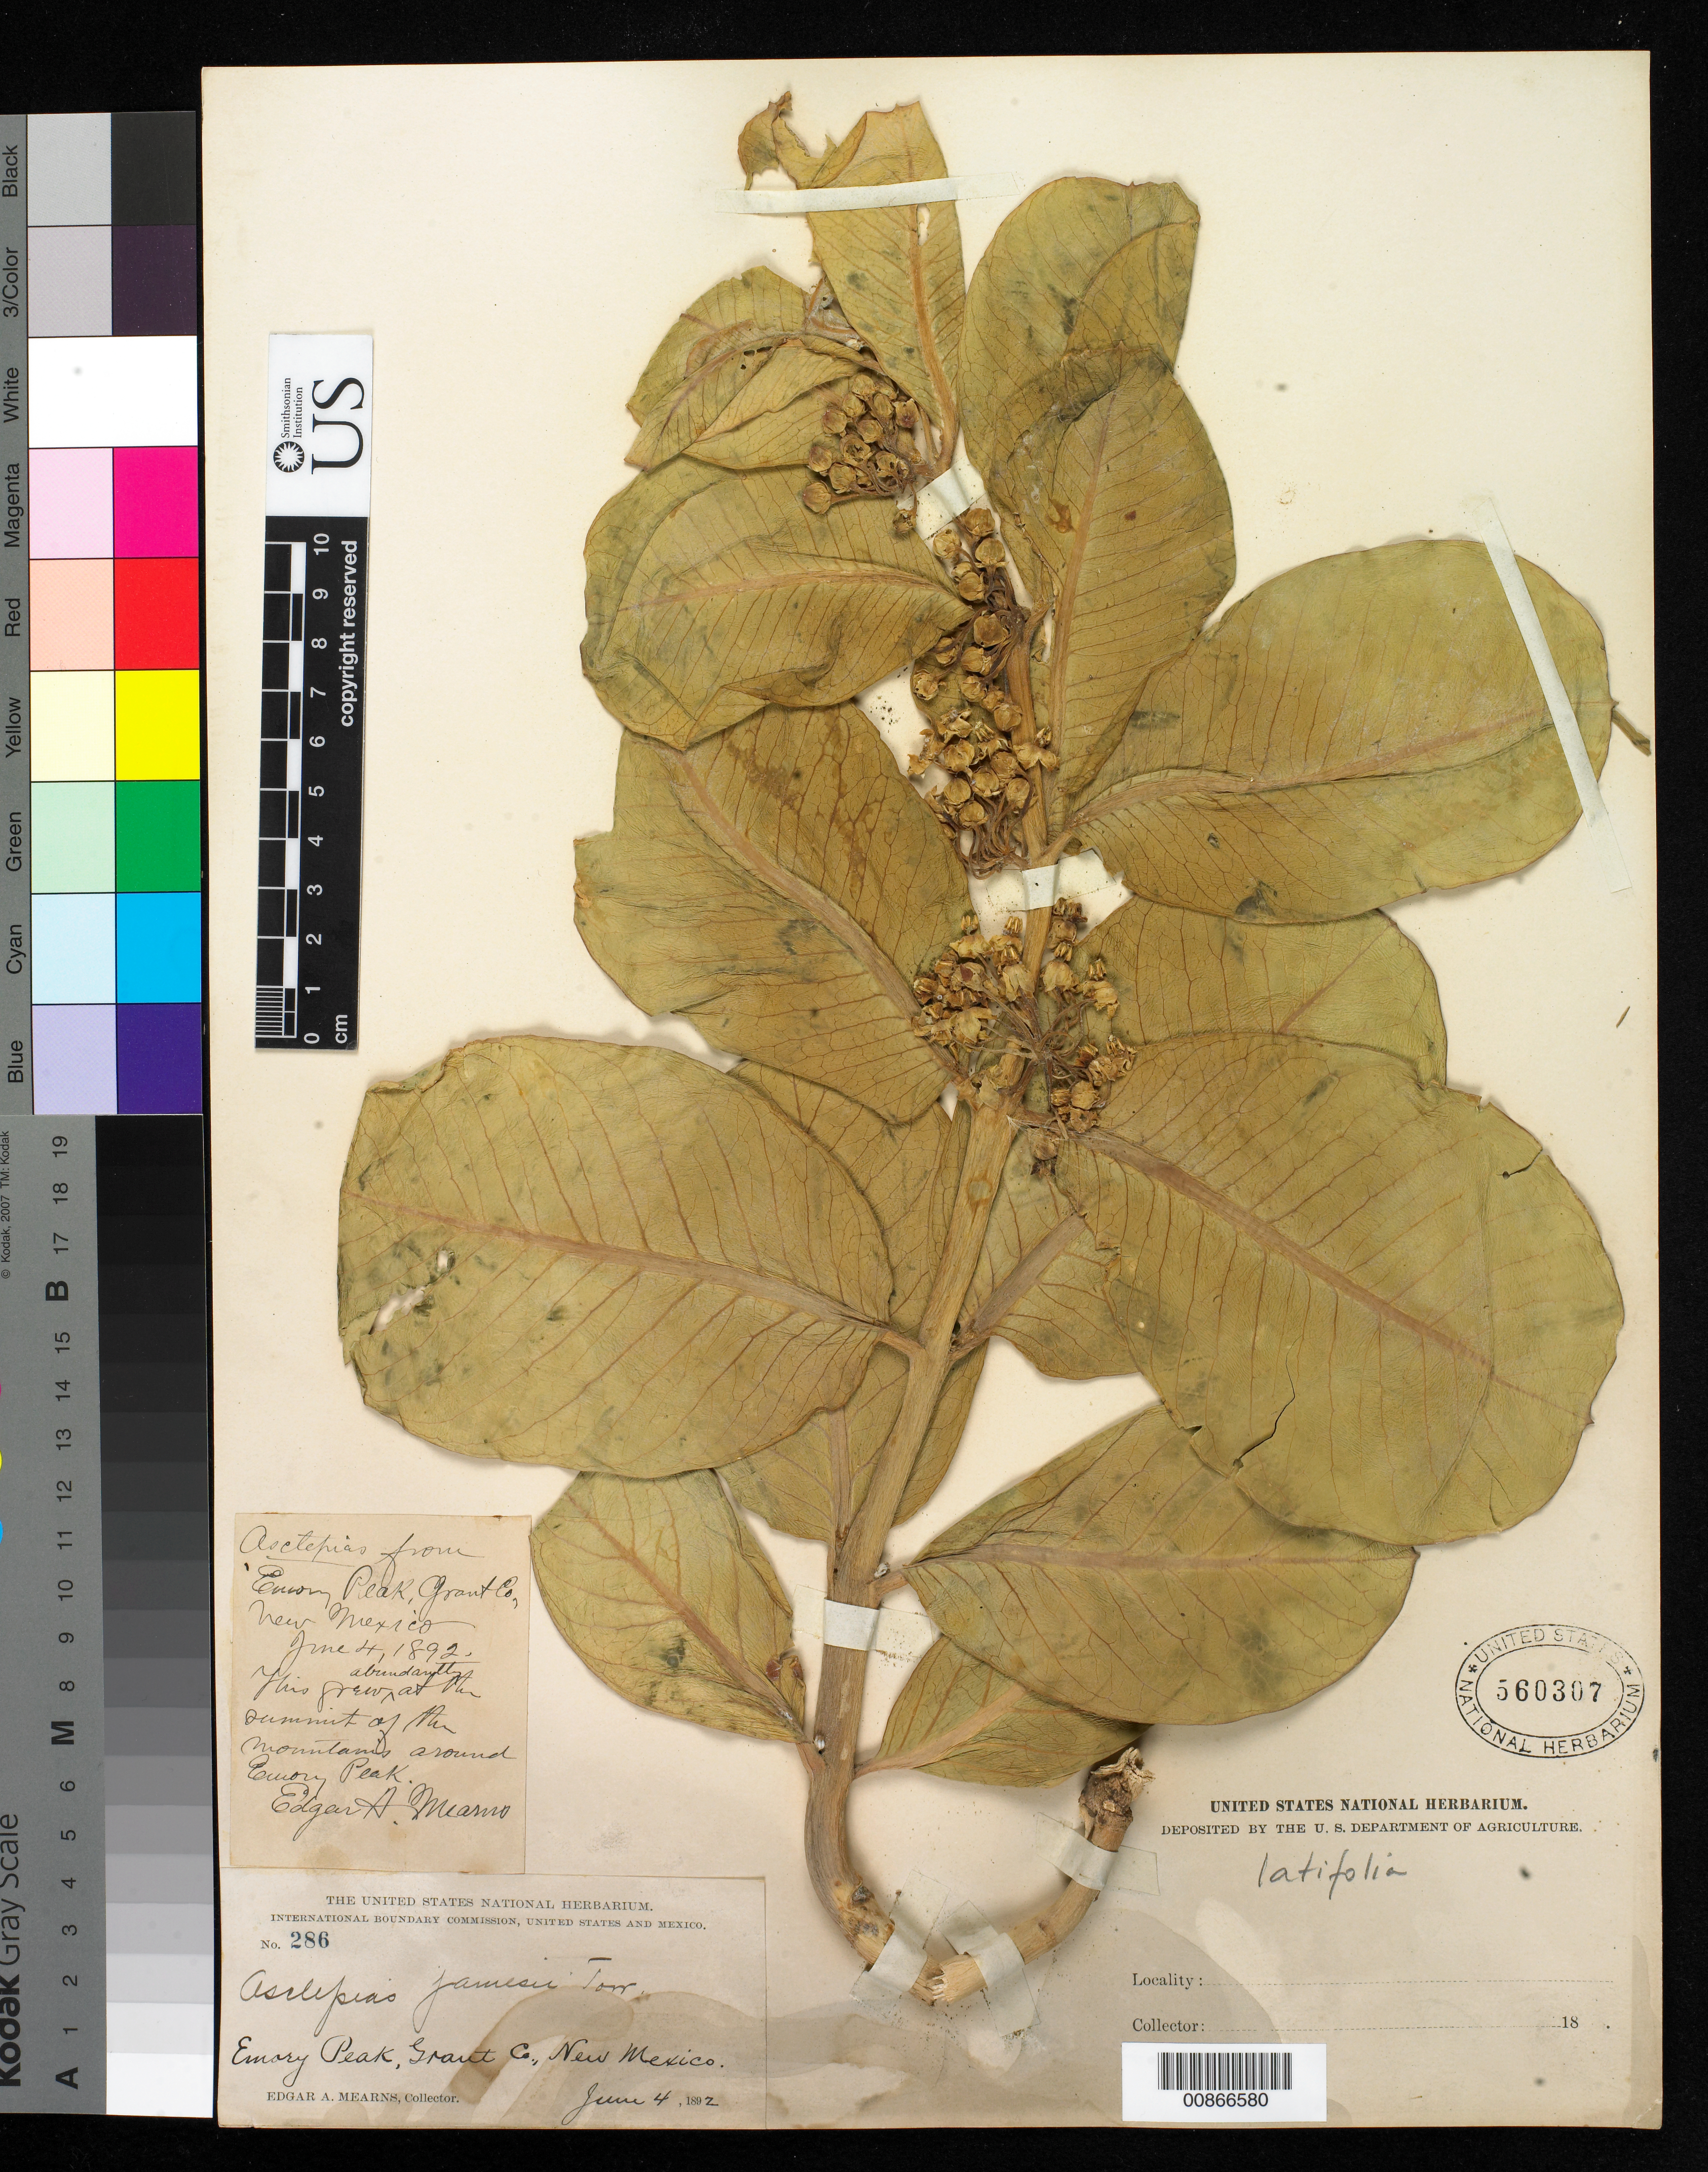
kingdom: Plantae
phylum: Tracheophyta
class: Magnoliopsida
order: Gentianales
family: Apocynaceae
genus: Asclepias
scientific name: Asclepias latifolia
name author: Torr.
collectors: E. A. Mearns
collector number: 286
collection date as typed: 04 Jun 1892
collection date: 1892-06-04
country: United States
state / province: New Mexico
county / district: Grant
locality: Emory Peak, Grant County, New Mexico.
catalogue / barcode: US 560307